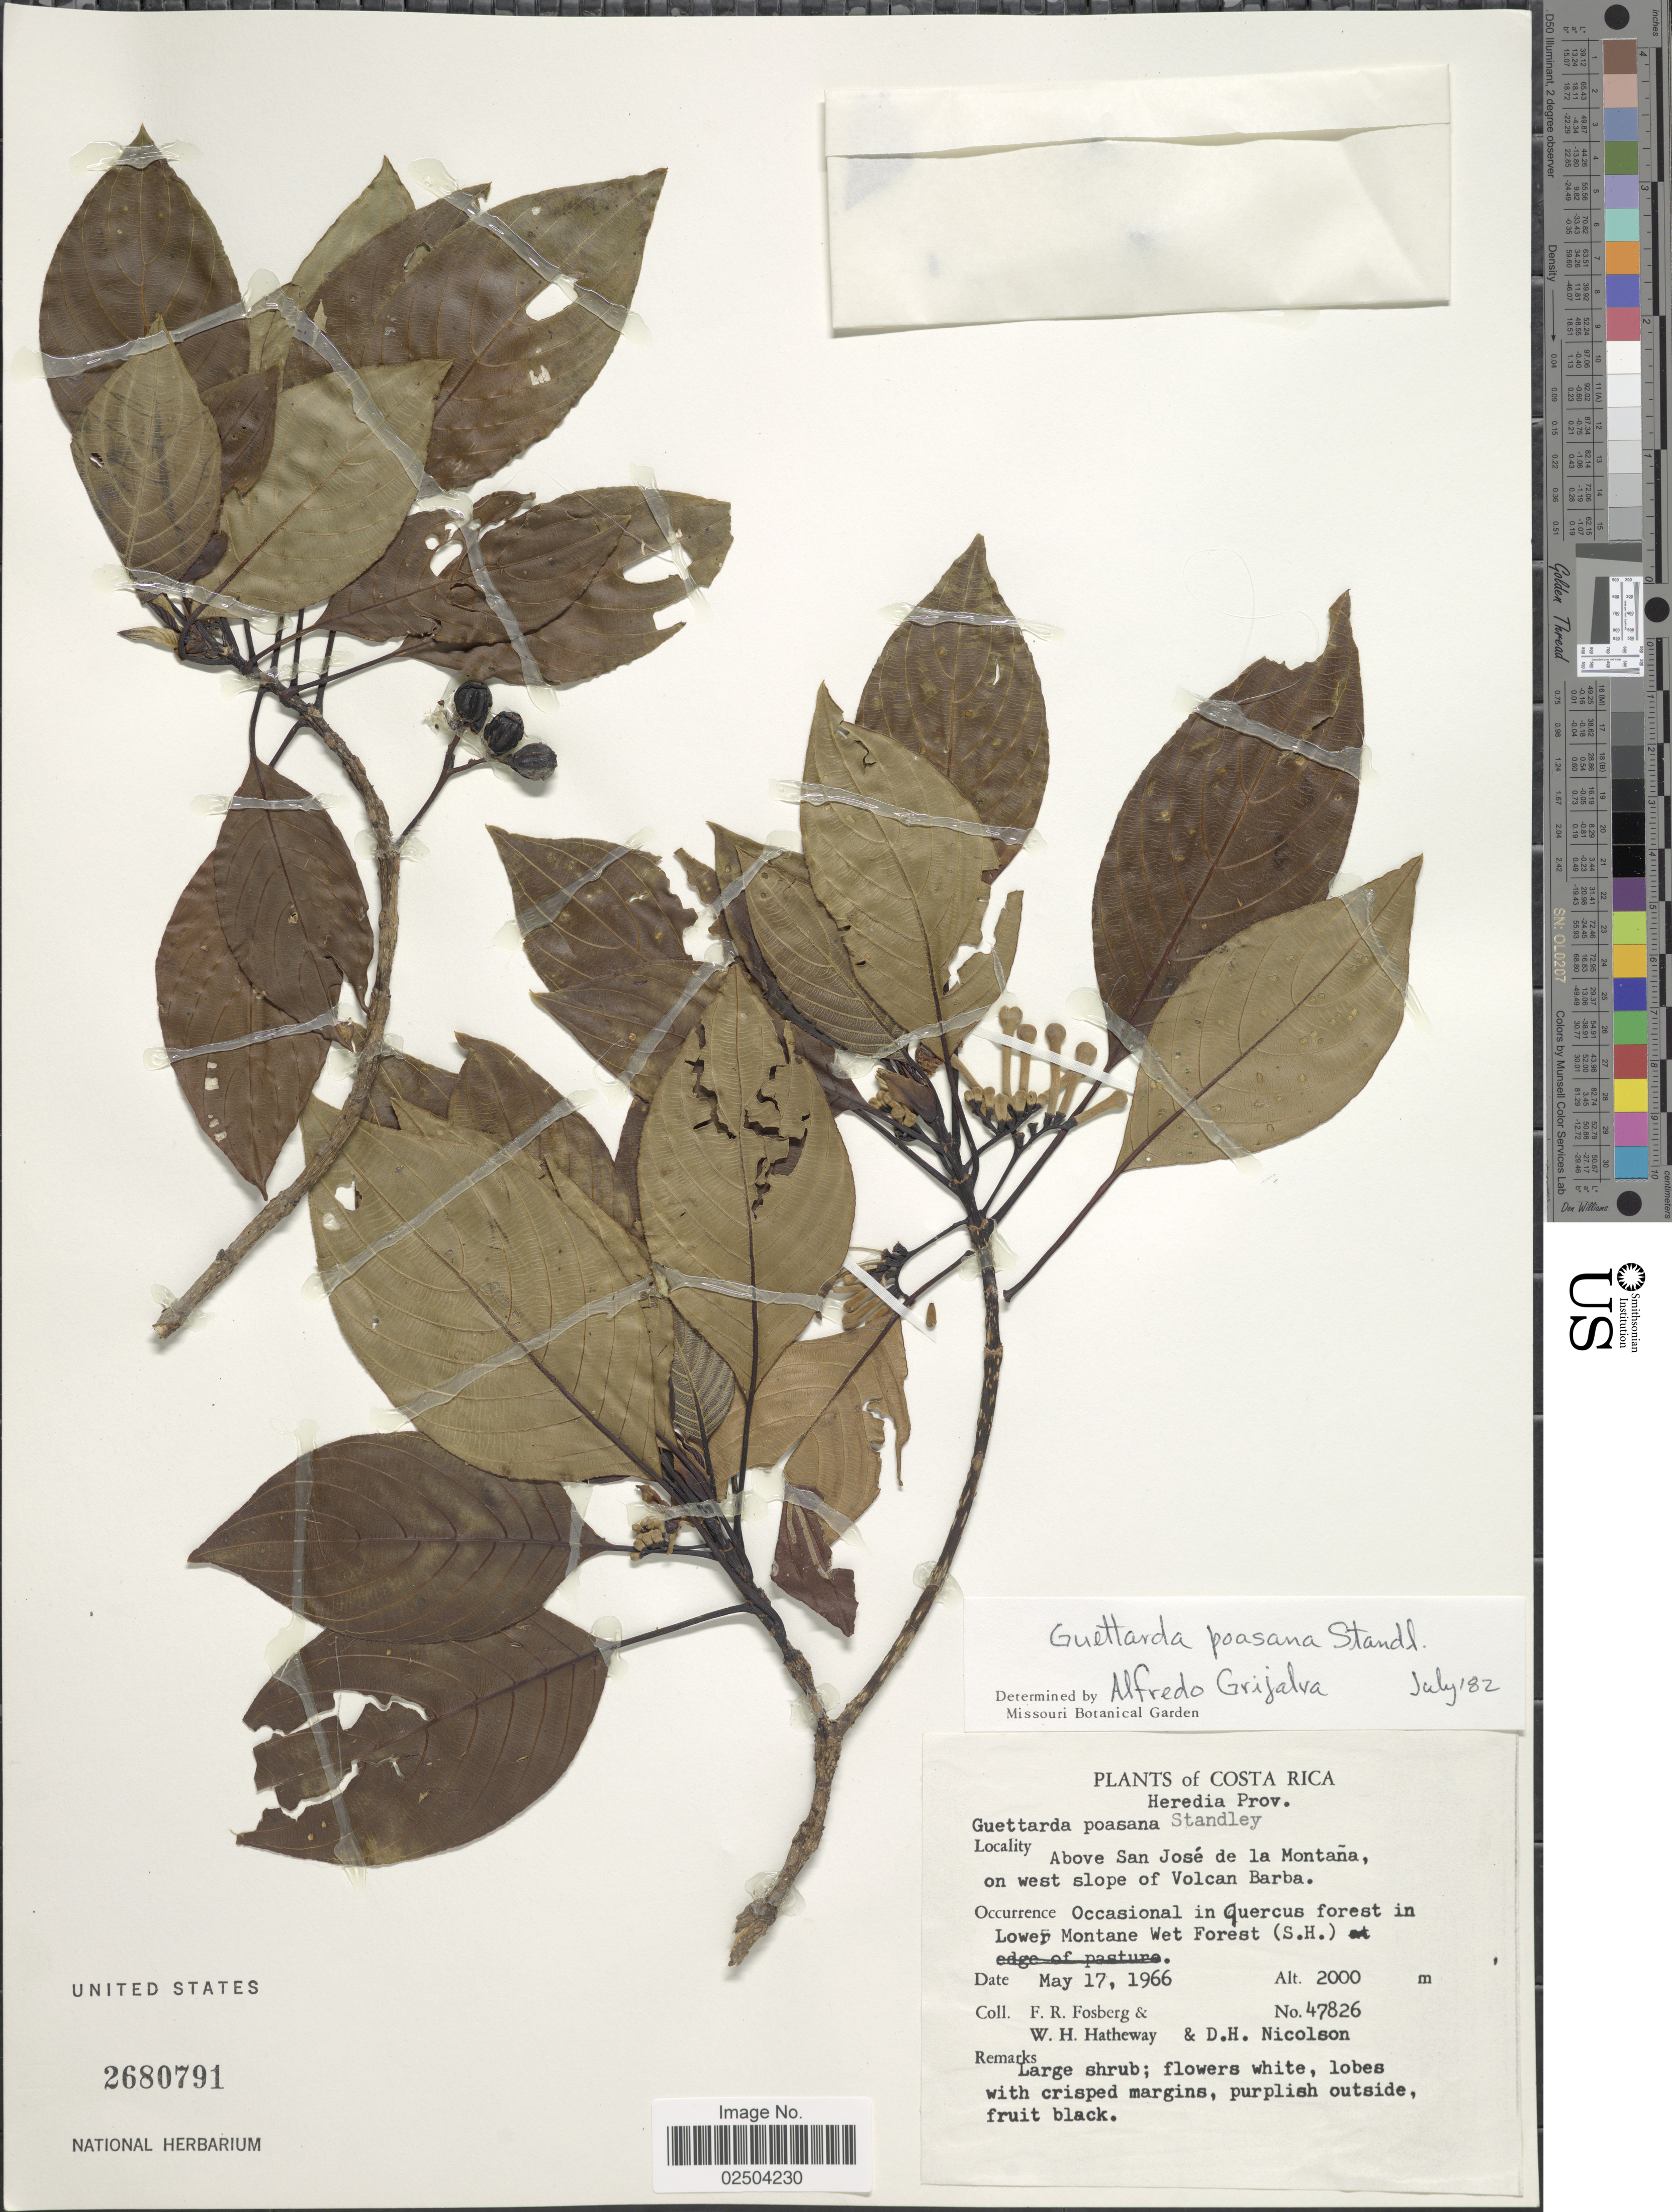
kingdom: Plantae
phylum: Tracheophyta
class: Magnoliopsida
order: Gentianales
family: Rubiaceae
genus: Guettarda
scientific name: Guettarda poasana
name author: Standl.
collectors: F. R. Fosberg, W. H. Hatheway & D. H. Nicolson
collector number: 47826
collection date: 1966-05-17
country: Costa Rica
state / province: Heredia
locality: Heredia Prov., Above San Jose de la Montana on west slope of Volcan Barba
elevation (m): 2000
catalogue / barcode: US 2680791